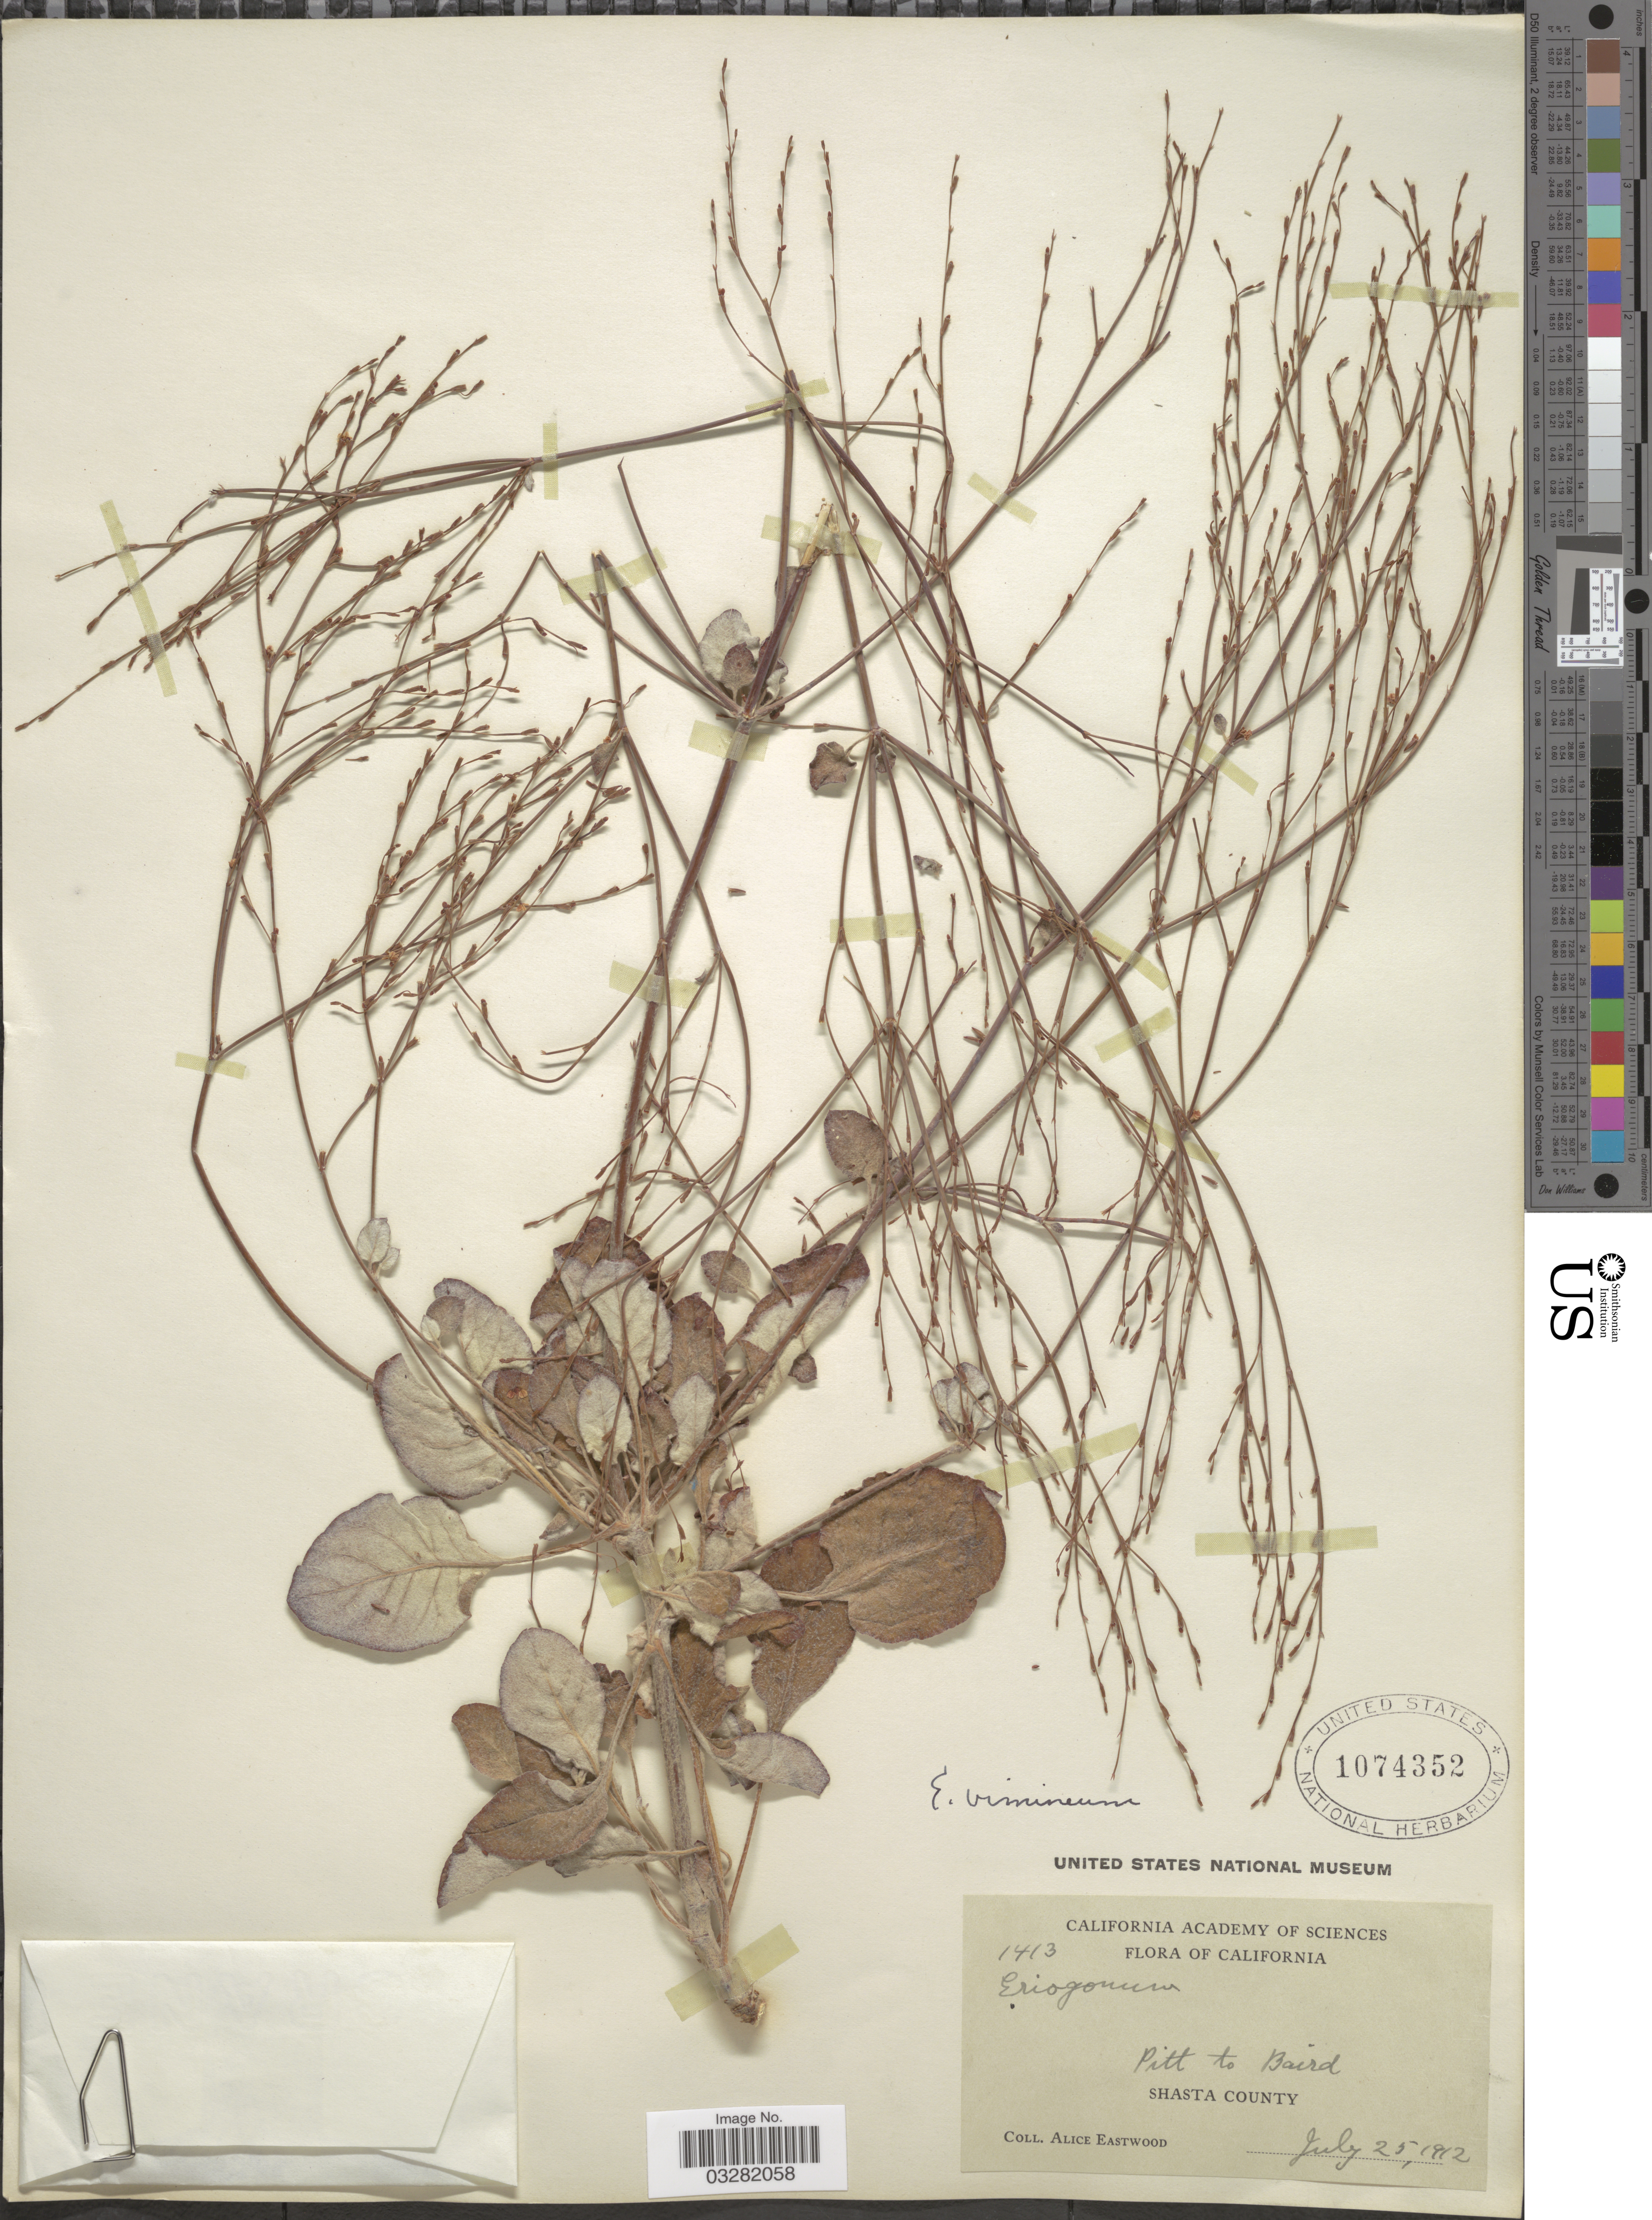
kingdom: Plantae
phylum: Tracheophyta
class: Magnoliopsida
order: Caryophyllales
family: Polygonaceae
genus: Eriogonum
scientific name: Eriogonum vimineum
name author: Douglas ex Benth.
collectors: A. Eastwood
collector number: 1413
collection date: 1912-07-25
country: United States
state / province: California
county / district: Shasta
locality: Pitt to Baird. Shasta County.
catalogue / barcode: US 1074352